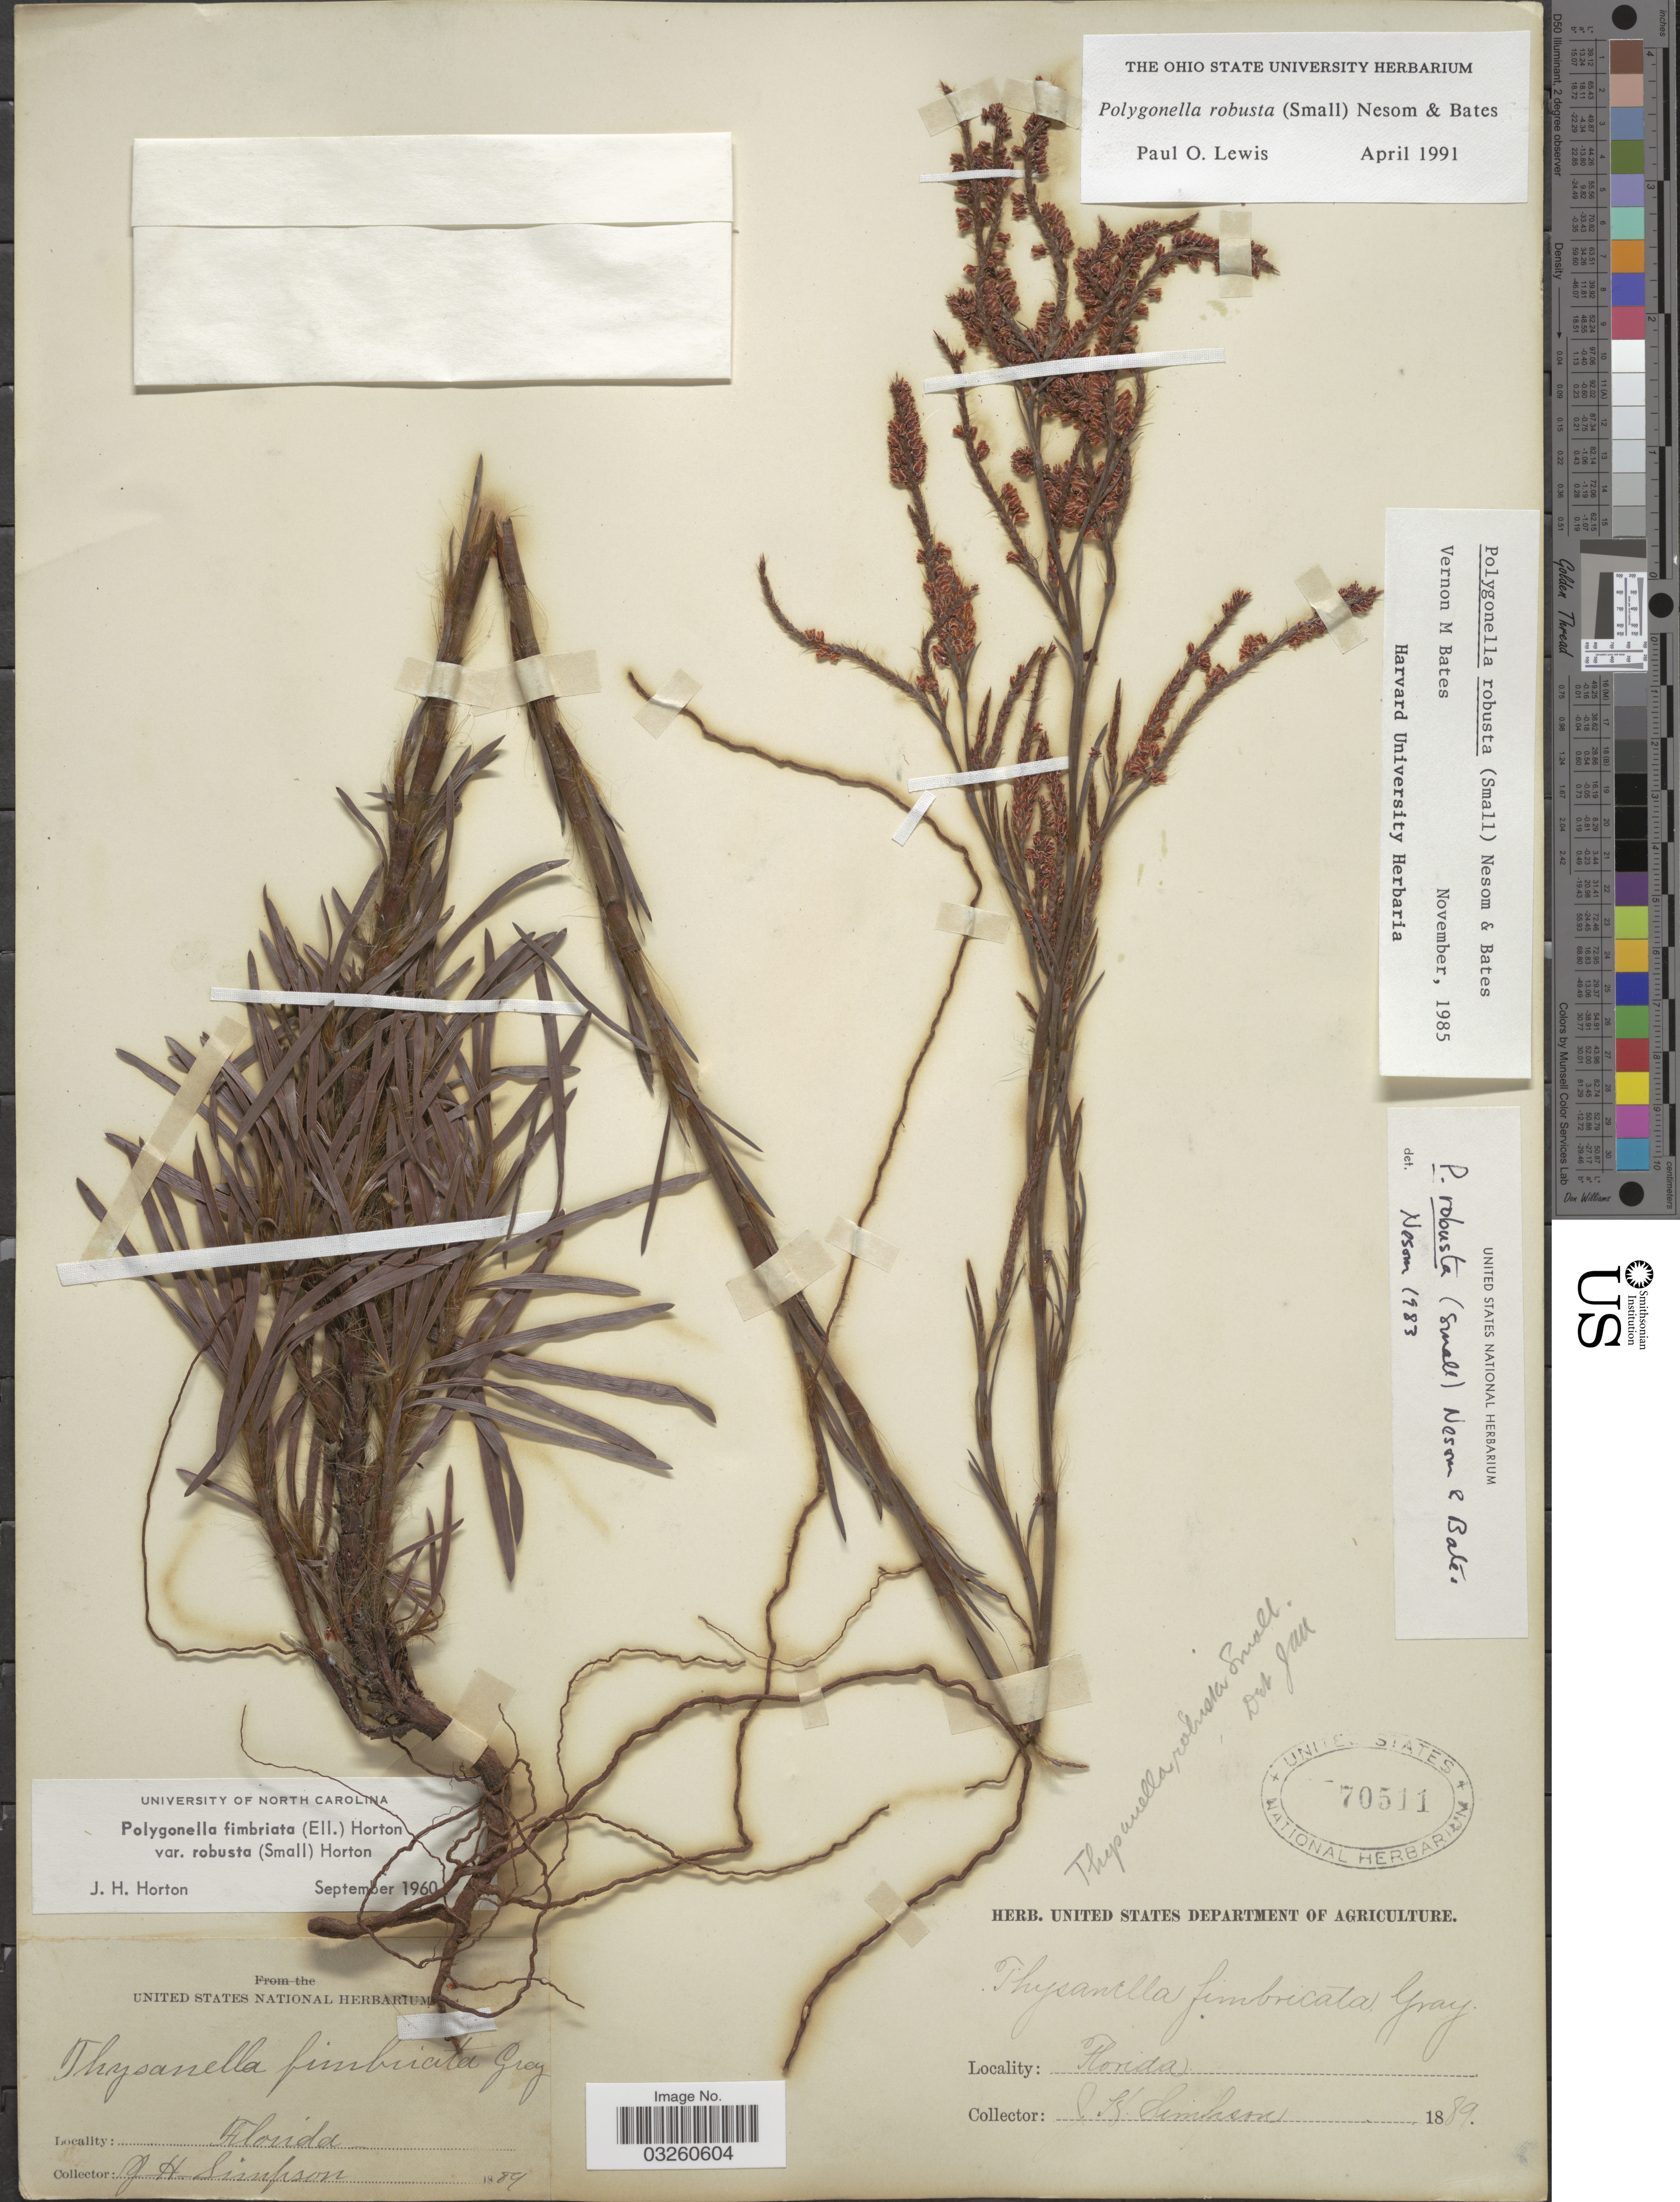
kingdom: Plantae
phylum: Tracheophyta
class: Magnoliopsida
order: Caryophyllales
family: Polygonaceae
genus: Polygonella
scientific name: Polygonella fimbriata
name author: (Elliott) Horton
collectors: J. H. Simpson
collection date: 1889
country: United States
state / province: Florida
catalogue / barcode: US 70511